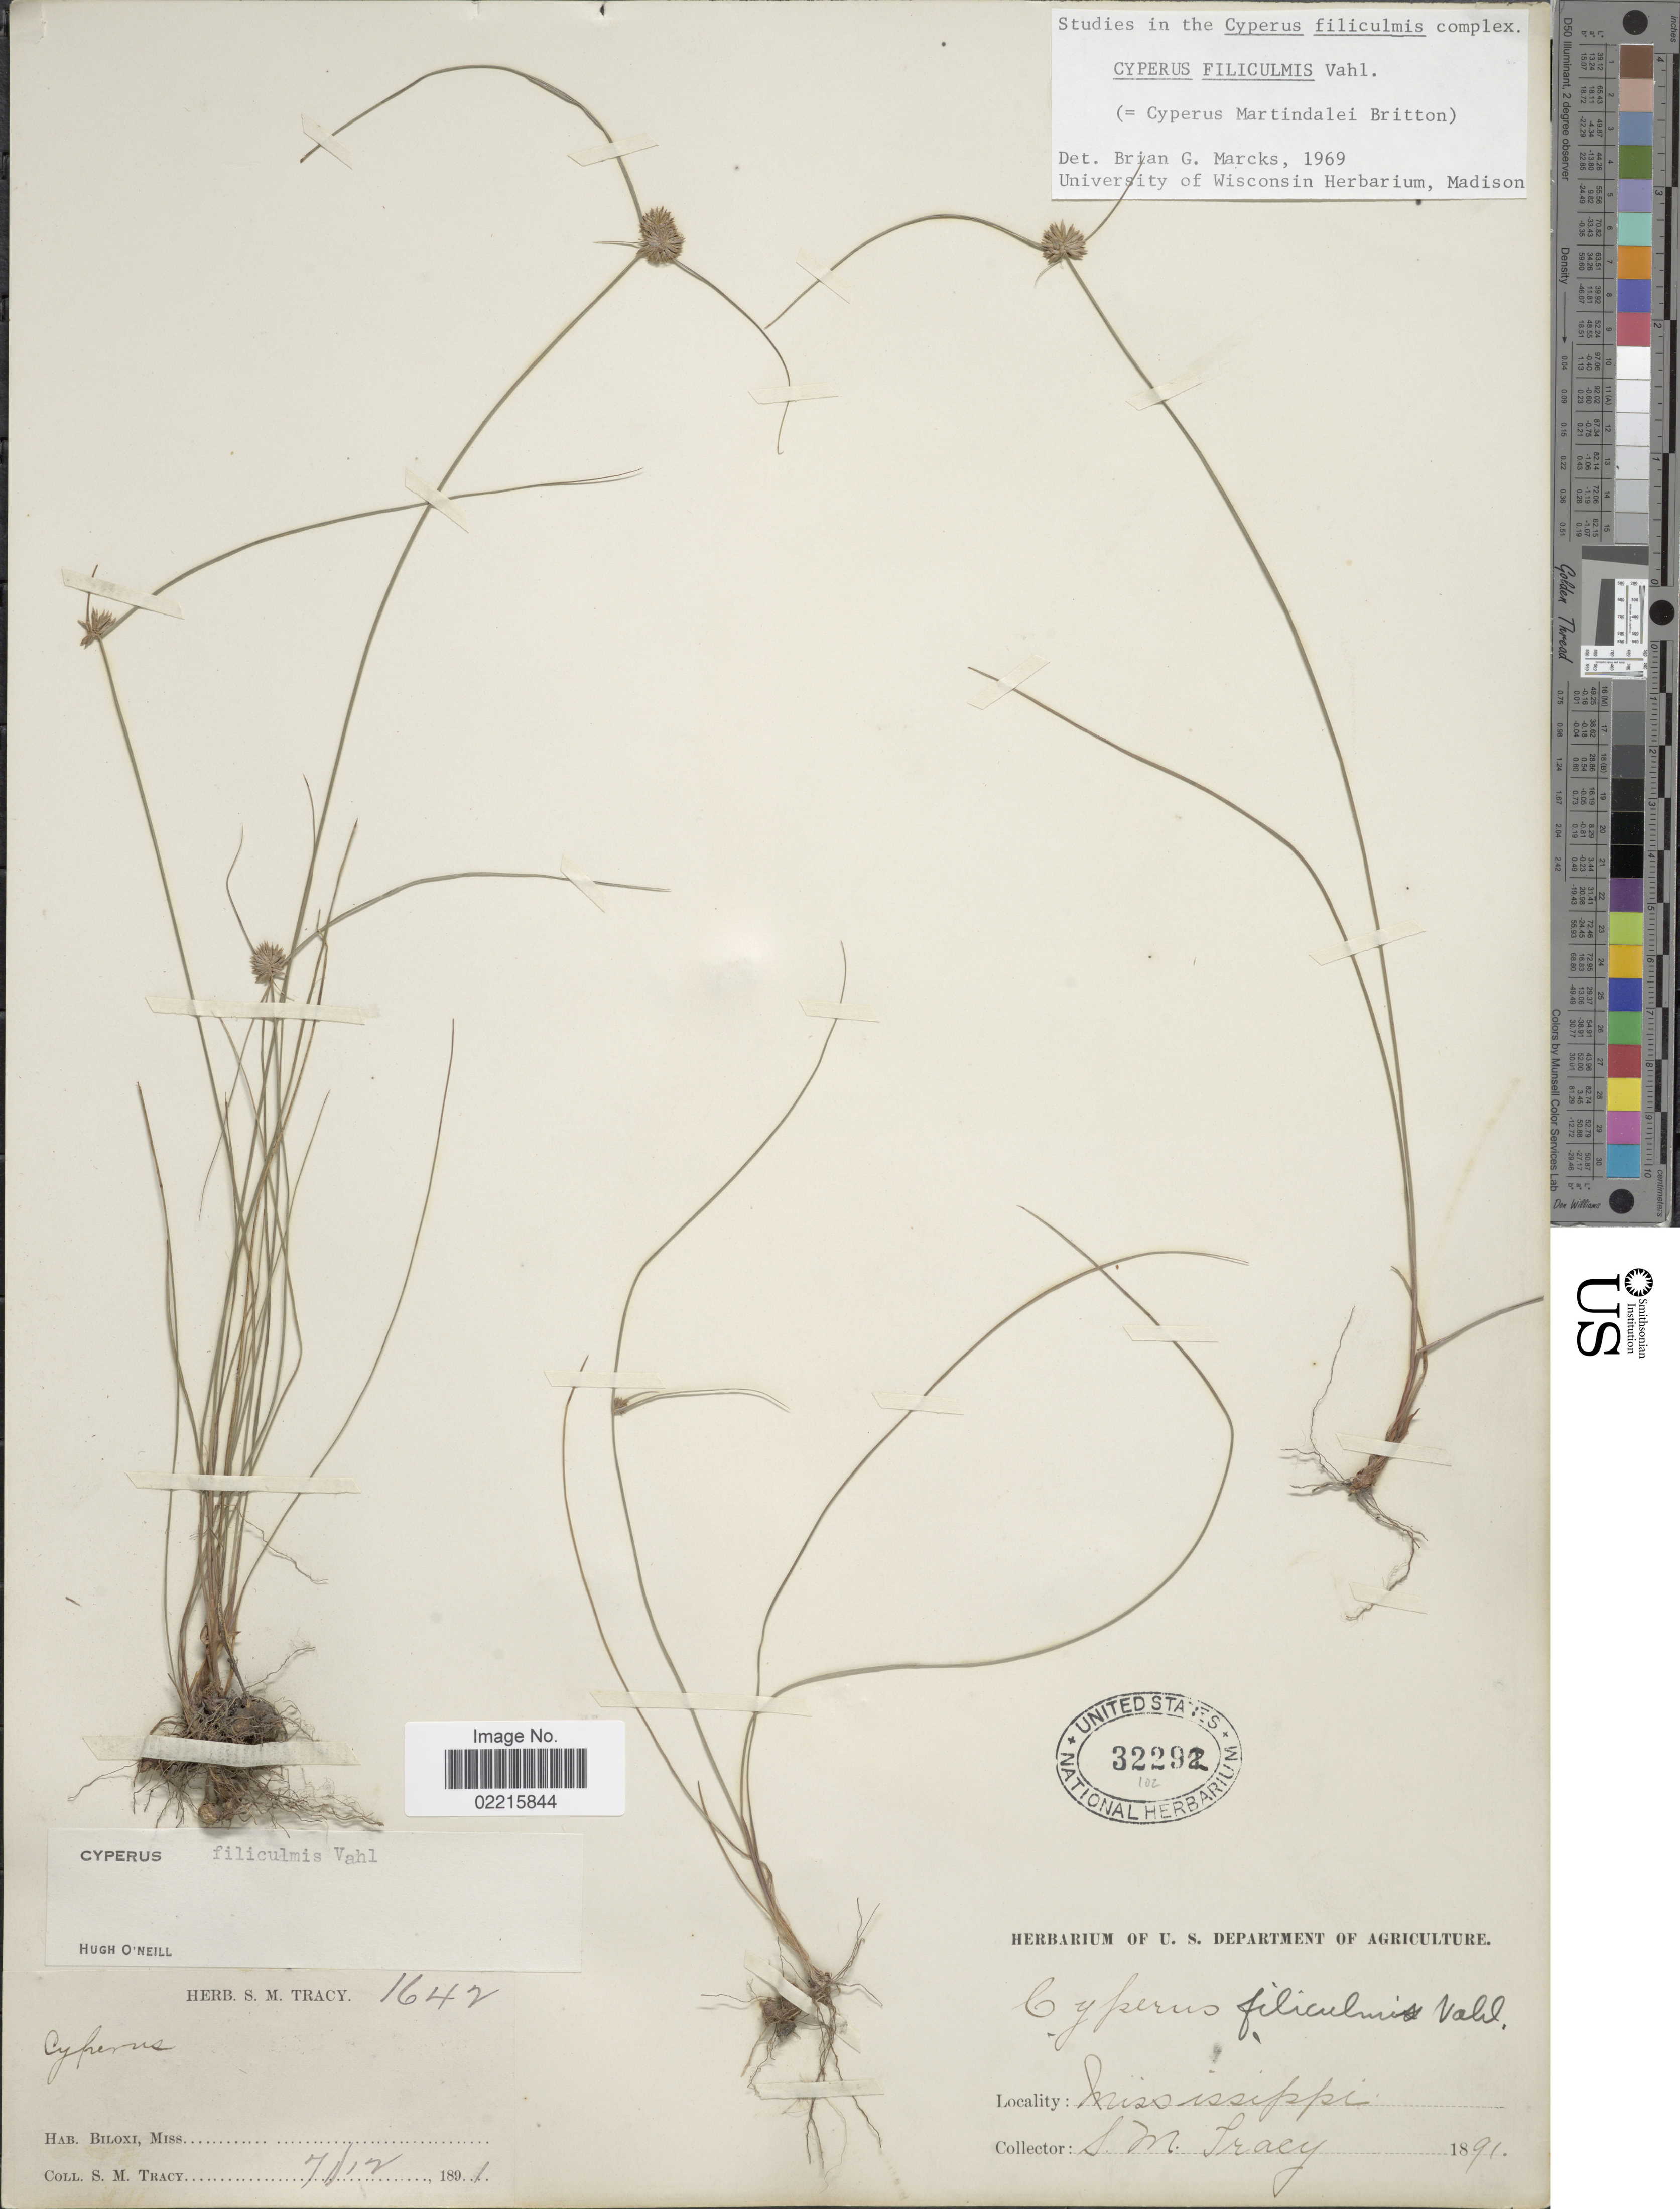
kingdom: Plantae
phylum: Tracheophyta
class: Liliopsida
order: Poales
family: Cyperaceae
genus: Cyperus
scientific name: Cyperus filiculmis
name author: Vahl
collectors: S. M. Tracy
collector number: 1642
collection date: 1891-07-12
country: United States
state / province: Mississippi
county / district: Harrison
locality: Biloxi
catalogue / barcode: US 32292